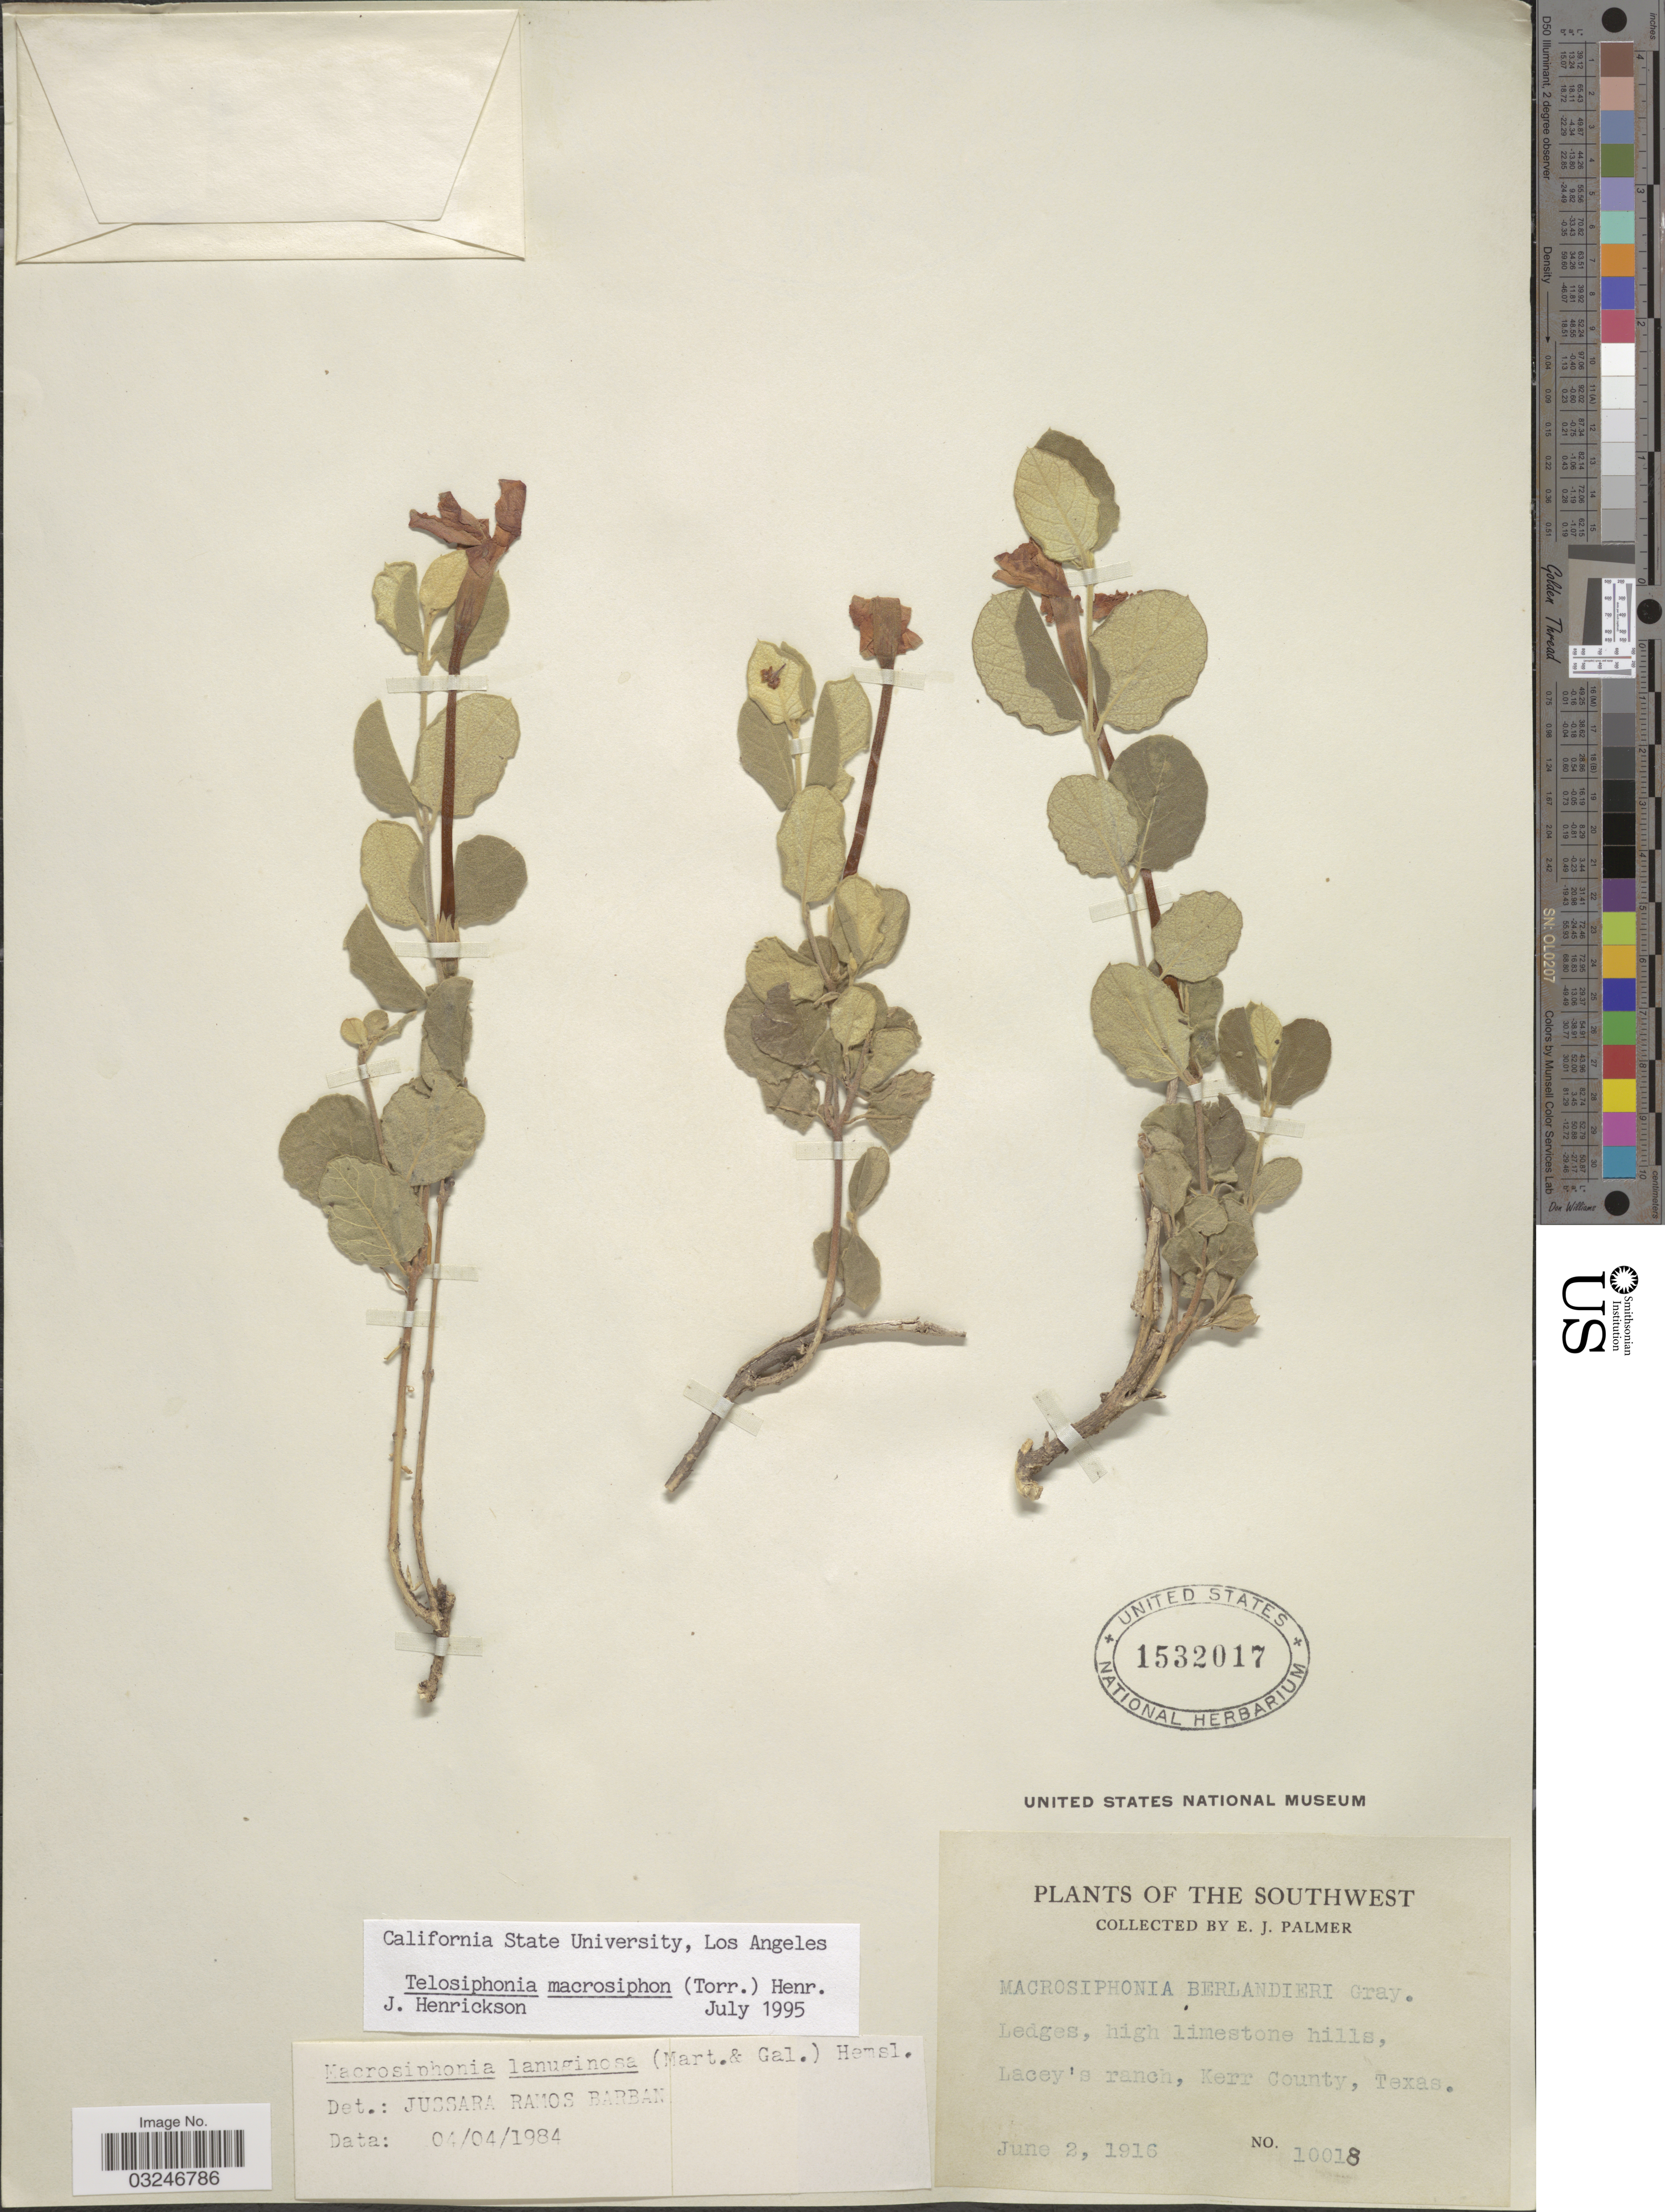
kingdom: Plantae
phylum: Tracheophyta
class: Magnoliopsida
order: Gentianales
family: Apocynaceae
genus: Telosiphonia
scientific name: Telosiphonia macrosiphon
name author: (Torr.) Henrickson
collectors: E. J. Palmer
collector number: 10018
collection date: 1916-06-02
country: United States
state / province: Texas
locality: Southwest. Lacey's ranch, Kerr County.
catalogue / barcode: US 1532017